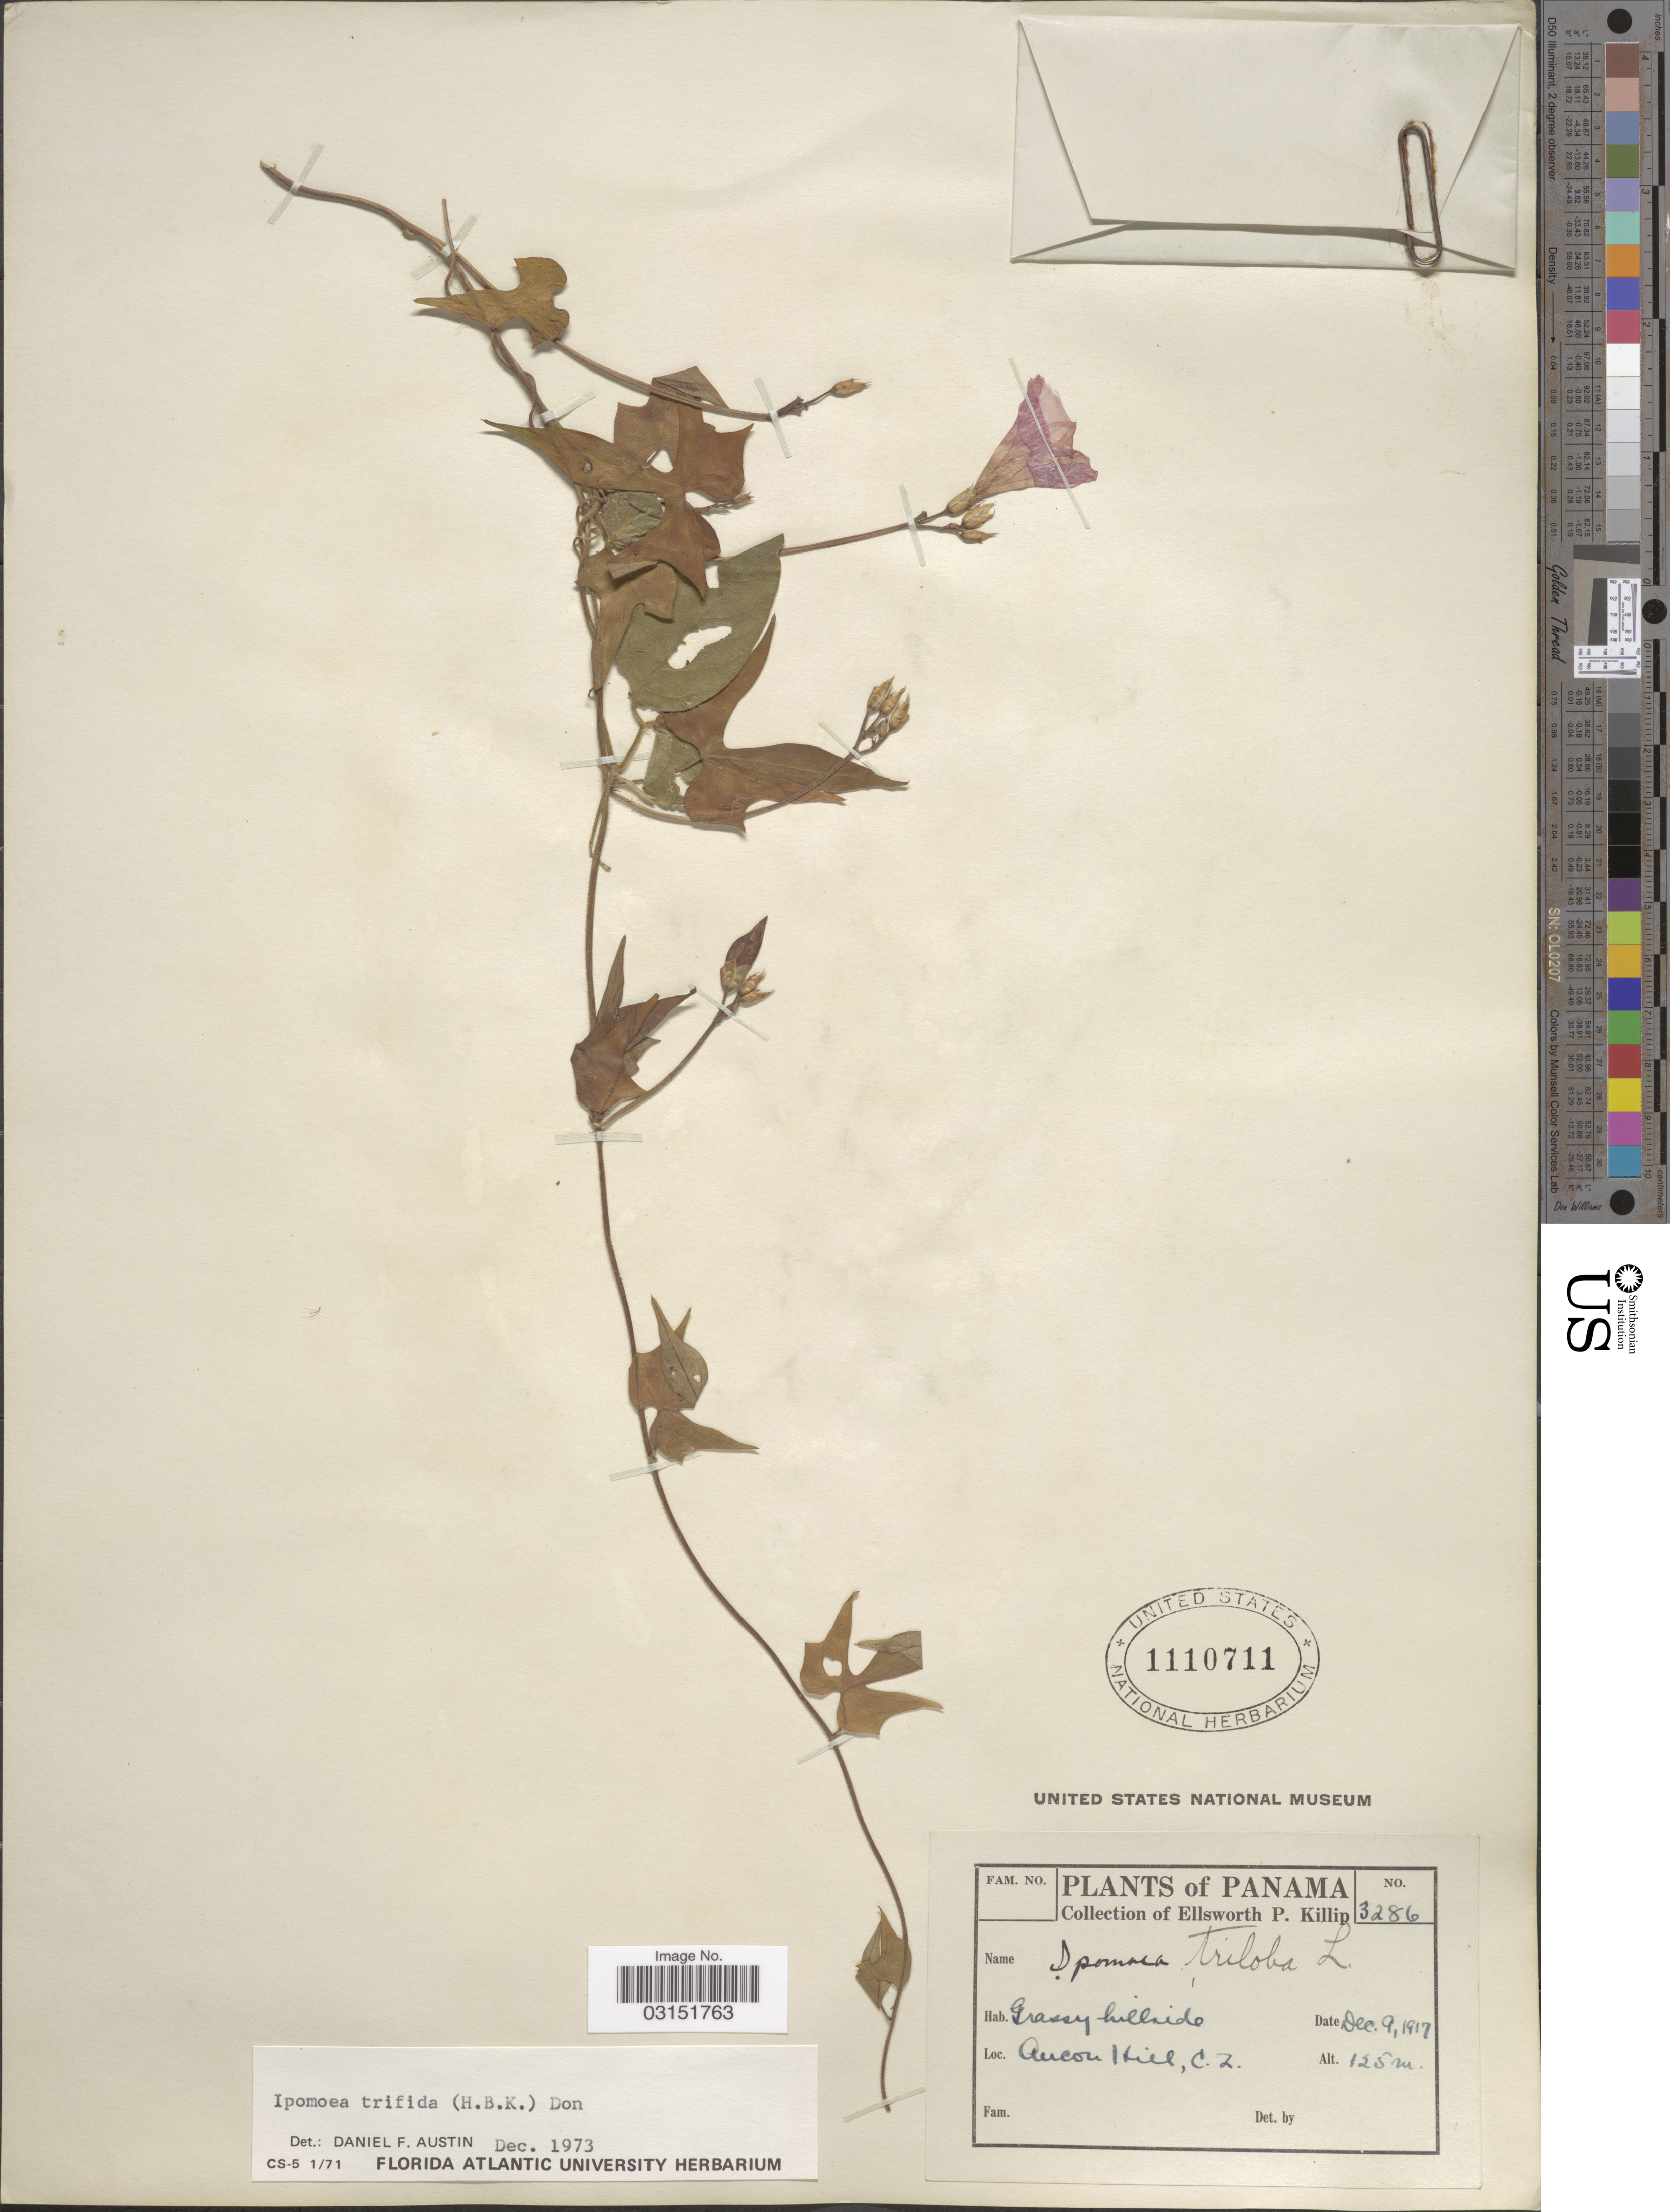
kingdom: Plantae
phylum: Tracheophyta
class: Magnoliopsida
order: Solanales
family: Convolvulaceae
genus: Ipomoea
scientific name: Ipomoea trifida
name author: (Kunth) G. Don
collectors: E. P. Killip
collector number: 3286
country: Panama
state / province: Colón / Panamá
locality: Ancon Hill, C.Z.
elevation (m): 125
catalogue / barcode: US 1110711